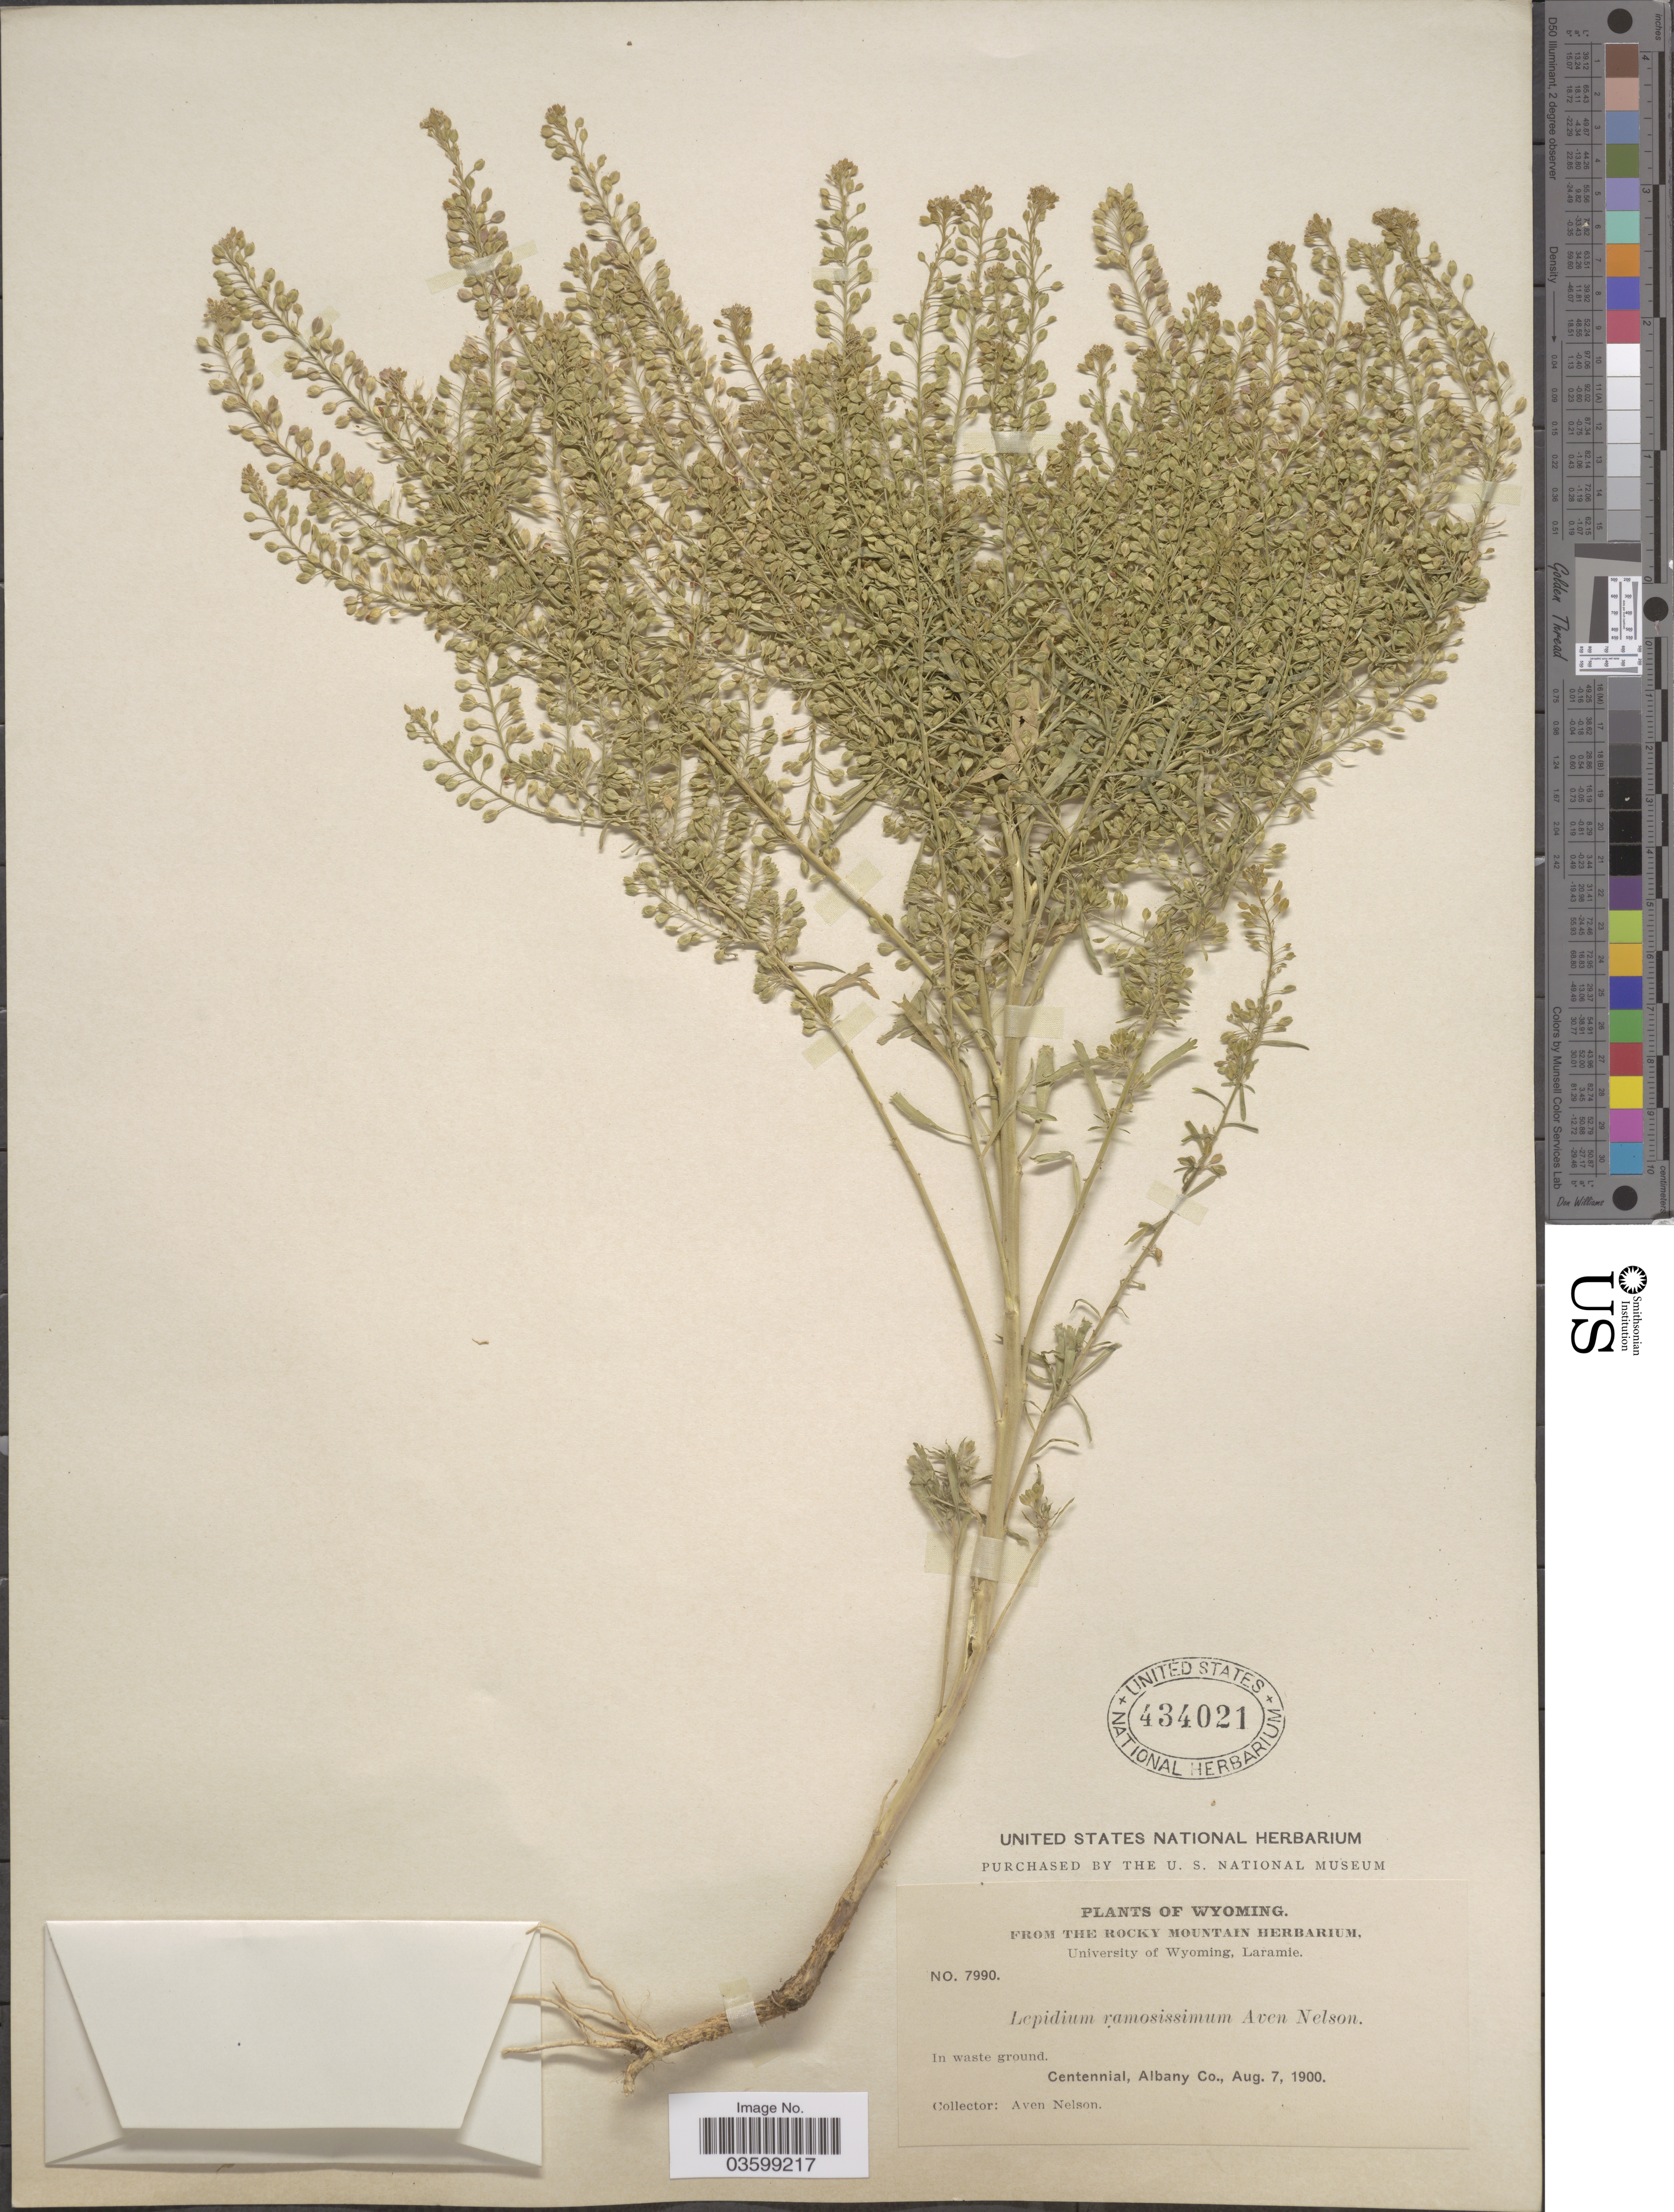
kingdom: Plantae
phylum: Tracheophyta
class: Magnoliopsida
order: Brassicales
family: Brassicaceae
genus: Lepidium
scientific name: Lepidium ramosissimum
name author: A. Nelson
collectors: A. Nelson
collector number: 7990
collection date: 1900-08-07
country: United States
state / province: Wyoming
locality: Centennial, Albany Co.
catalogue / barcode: US 434021